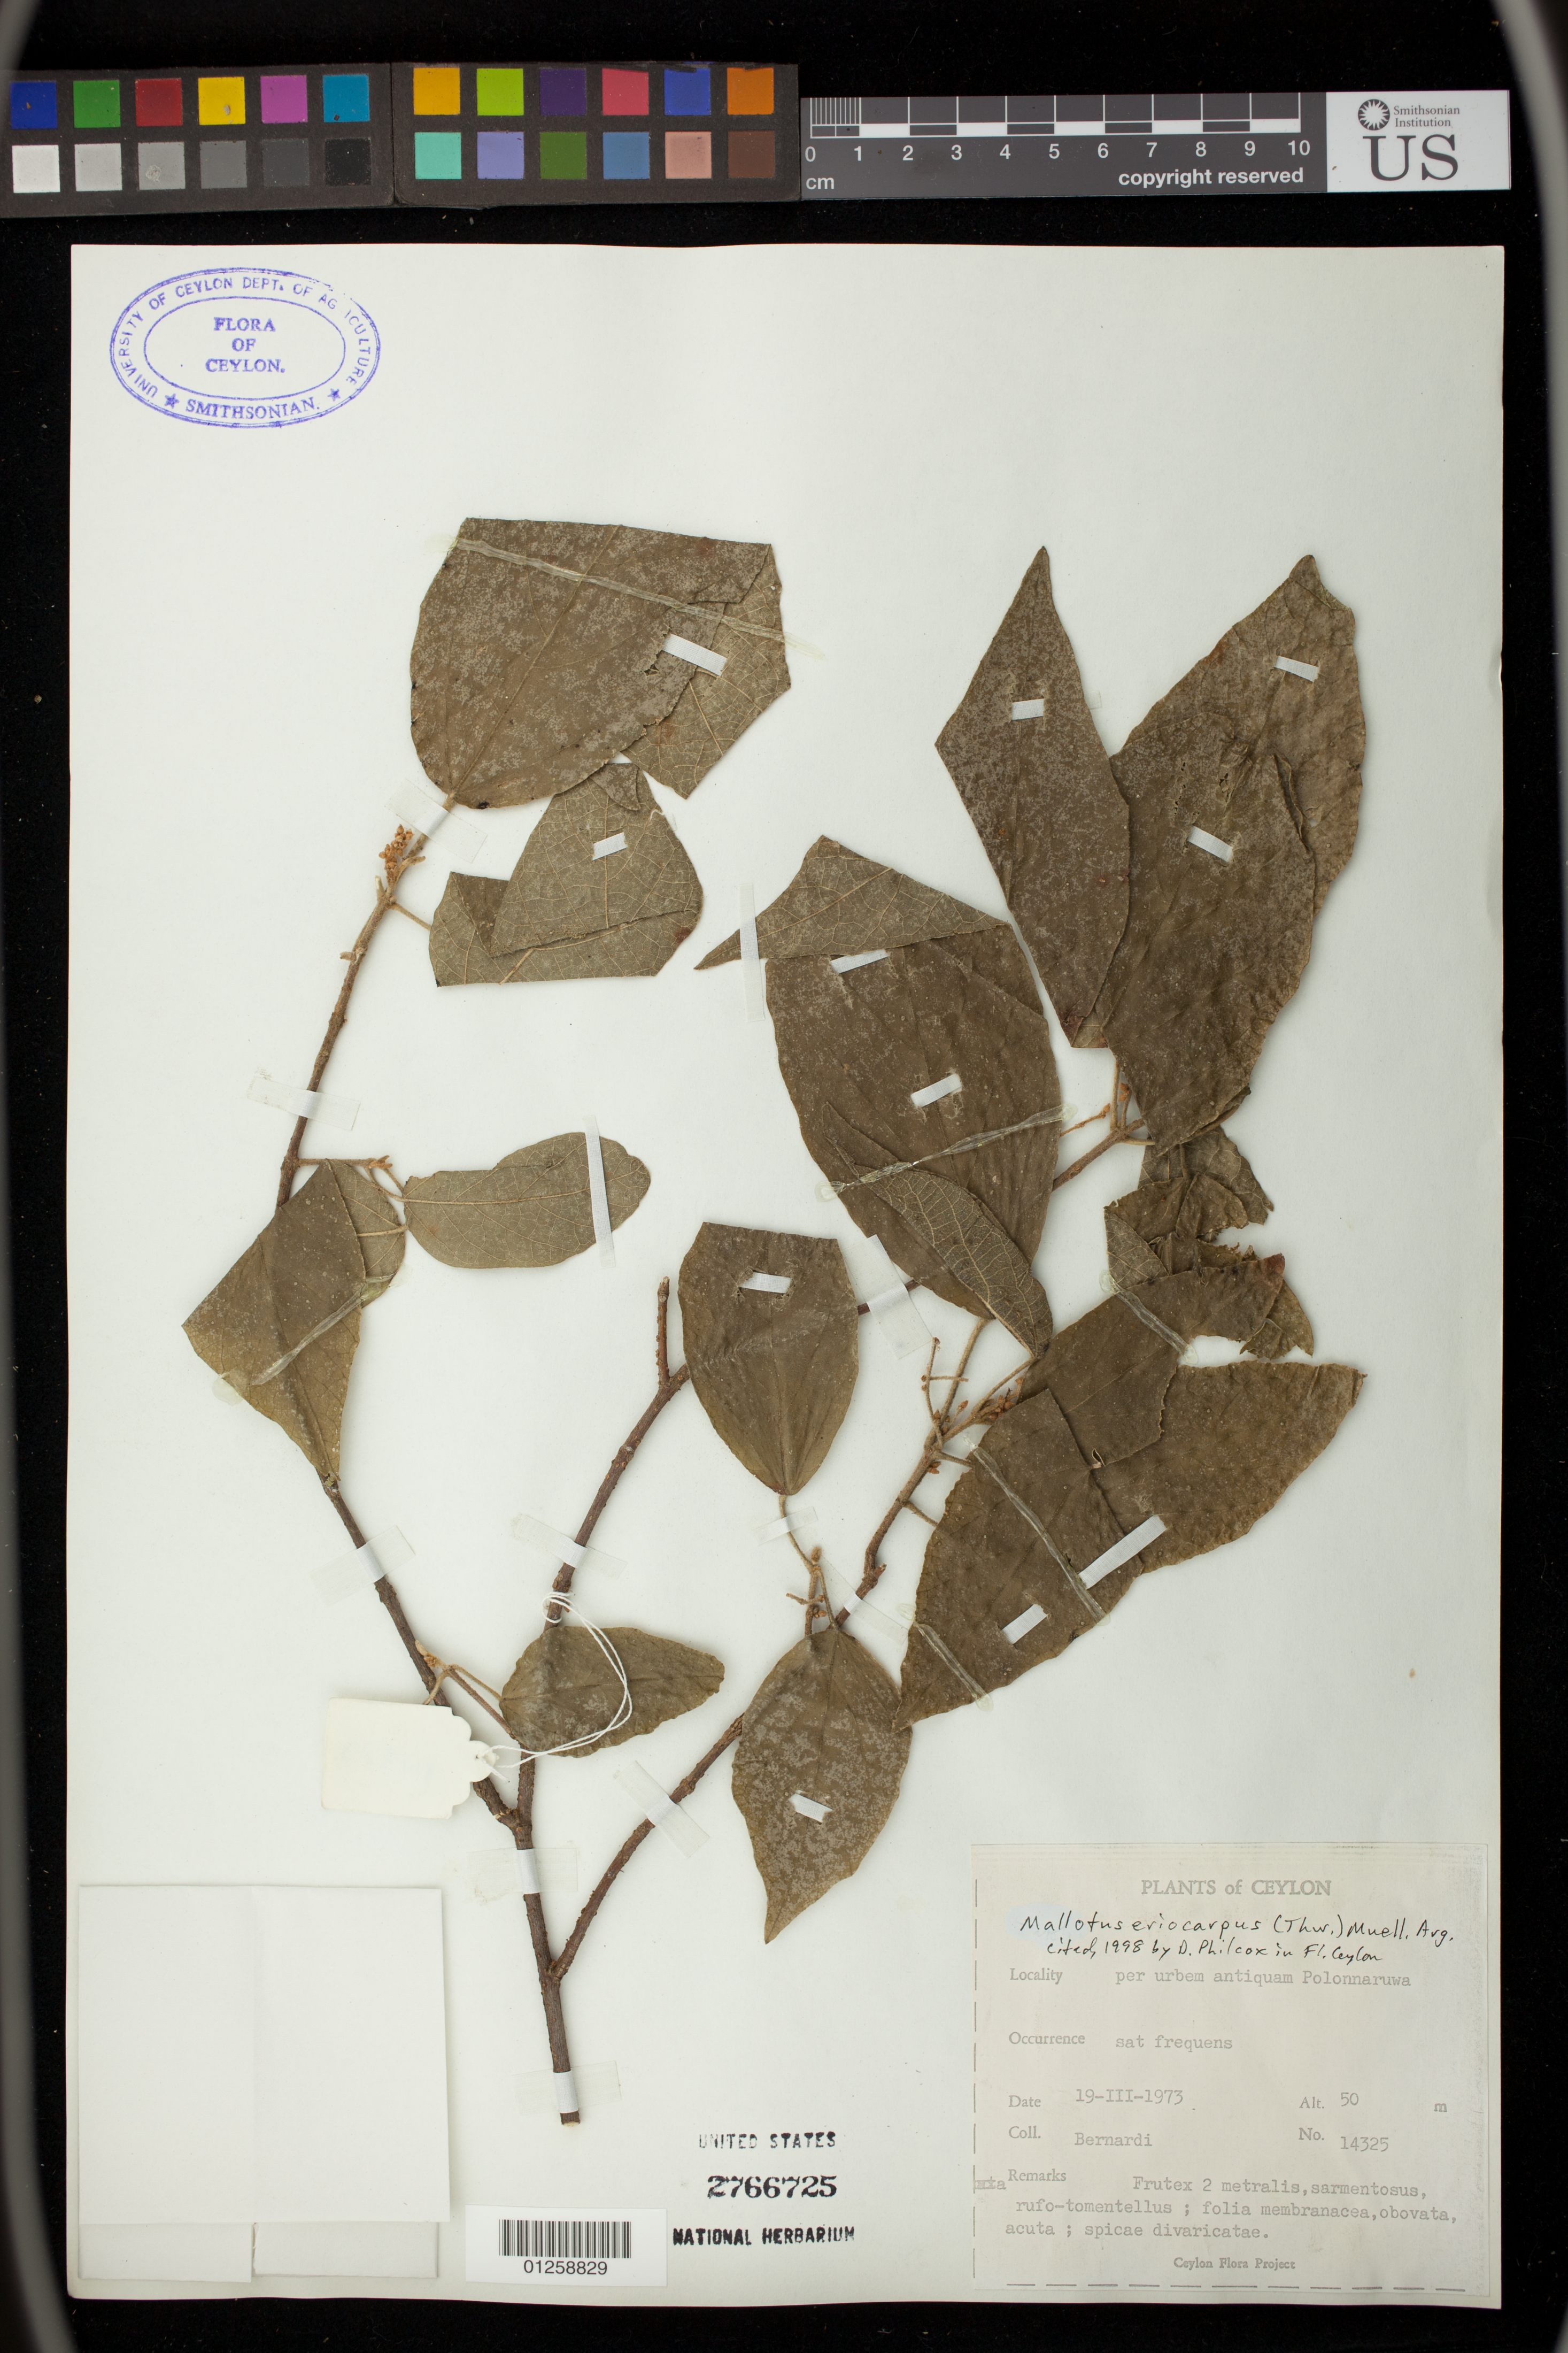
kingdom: Plantae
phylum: Tracheophyta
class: Magnoliopsida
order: Malpighiales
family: Euphorbiaceae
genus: Mallotus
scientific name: Mallotus eriocarpus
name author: (Thwaites) Müll. Arg.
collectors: Bernardi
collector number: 14325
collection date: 1973-03-19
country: Sri Lanka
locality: per urbem antiquam Polonnaruwa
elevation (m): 50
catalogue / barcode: US 2766725